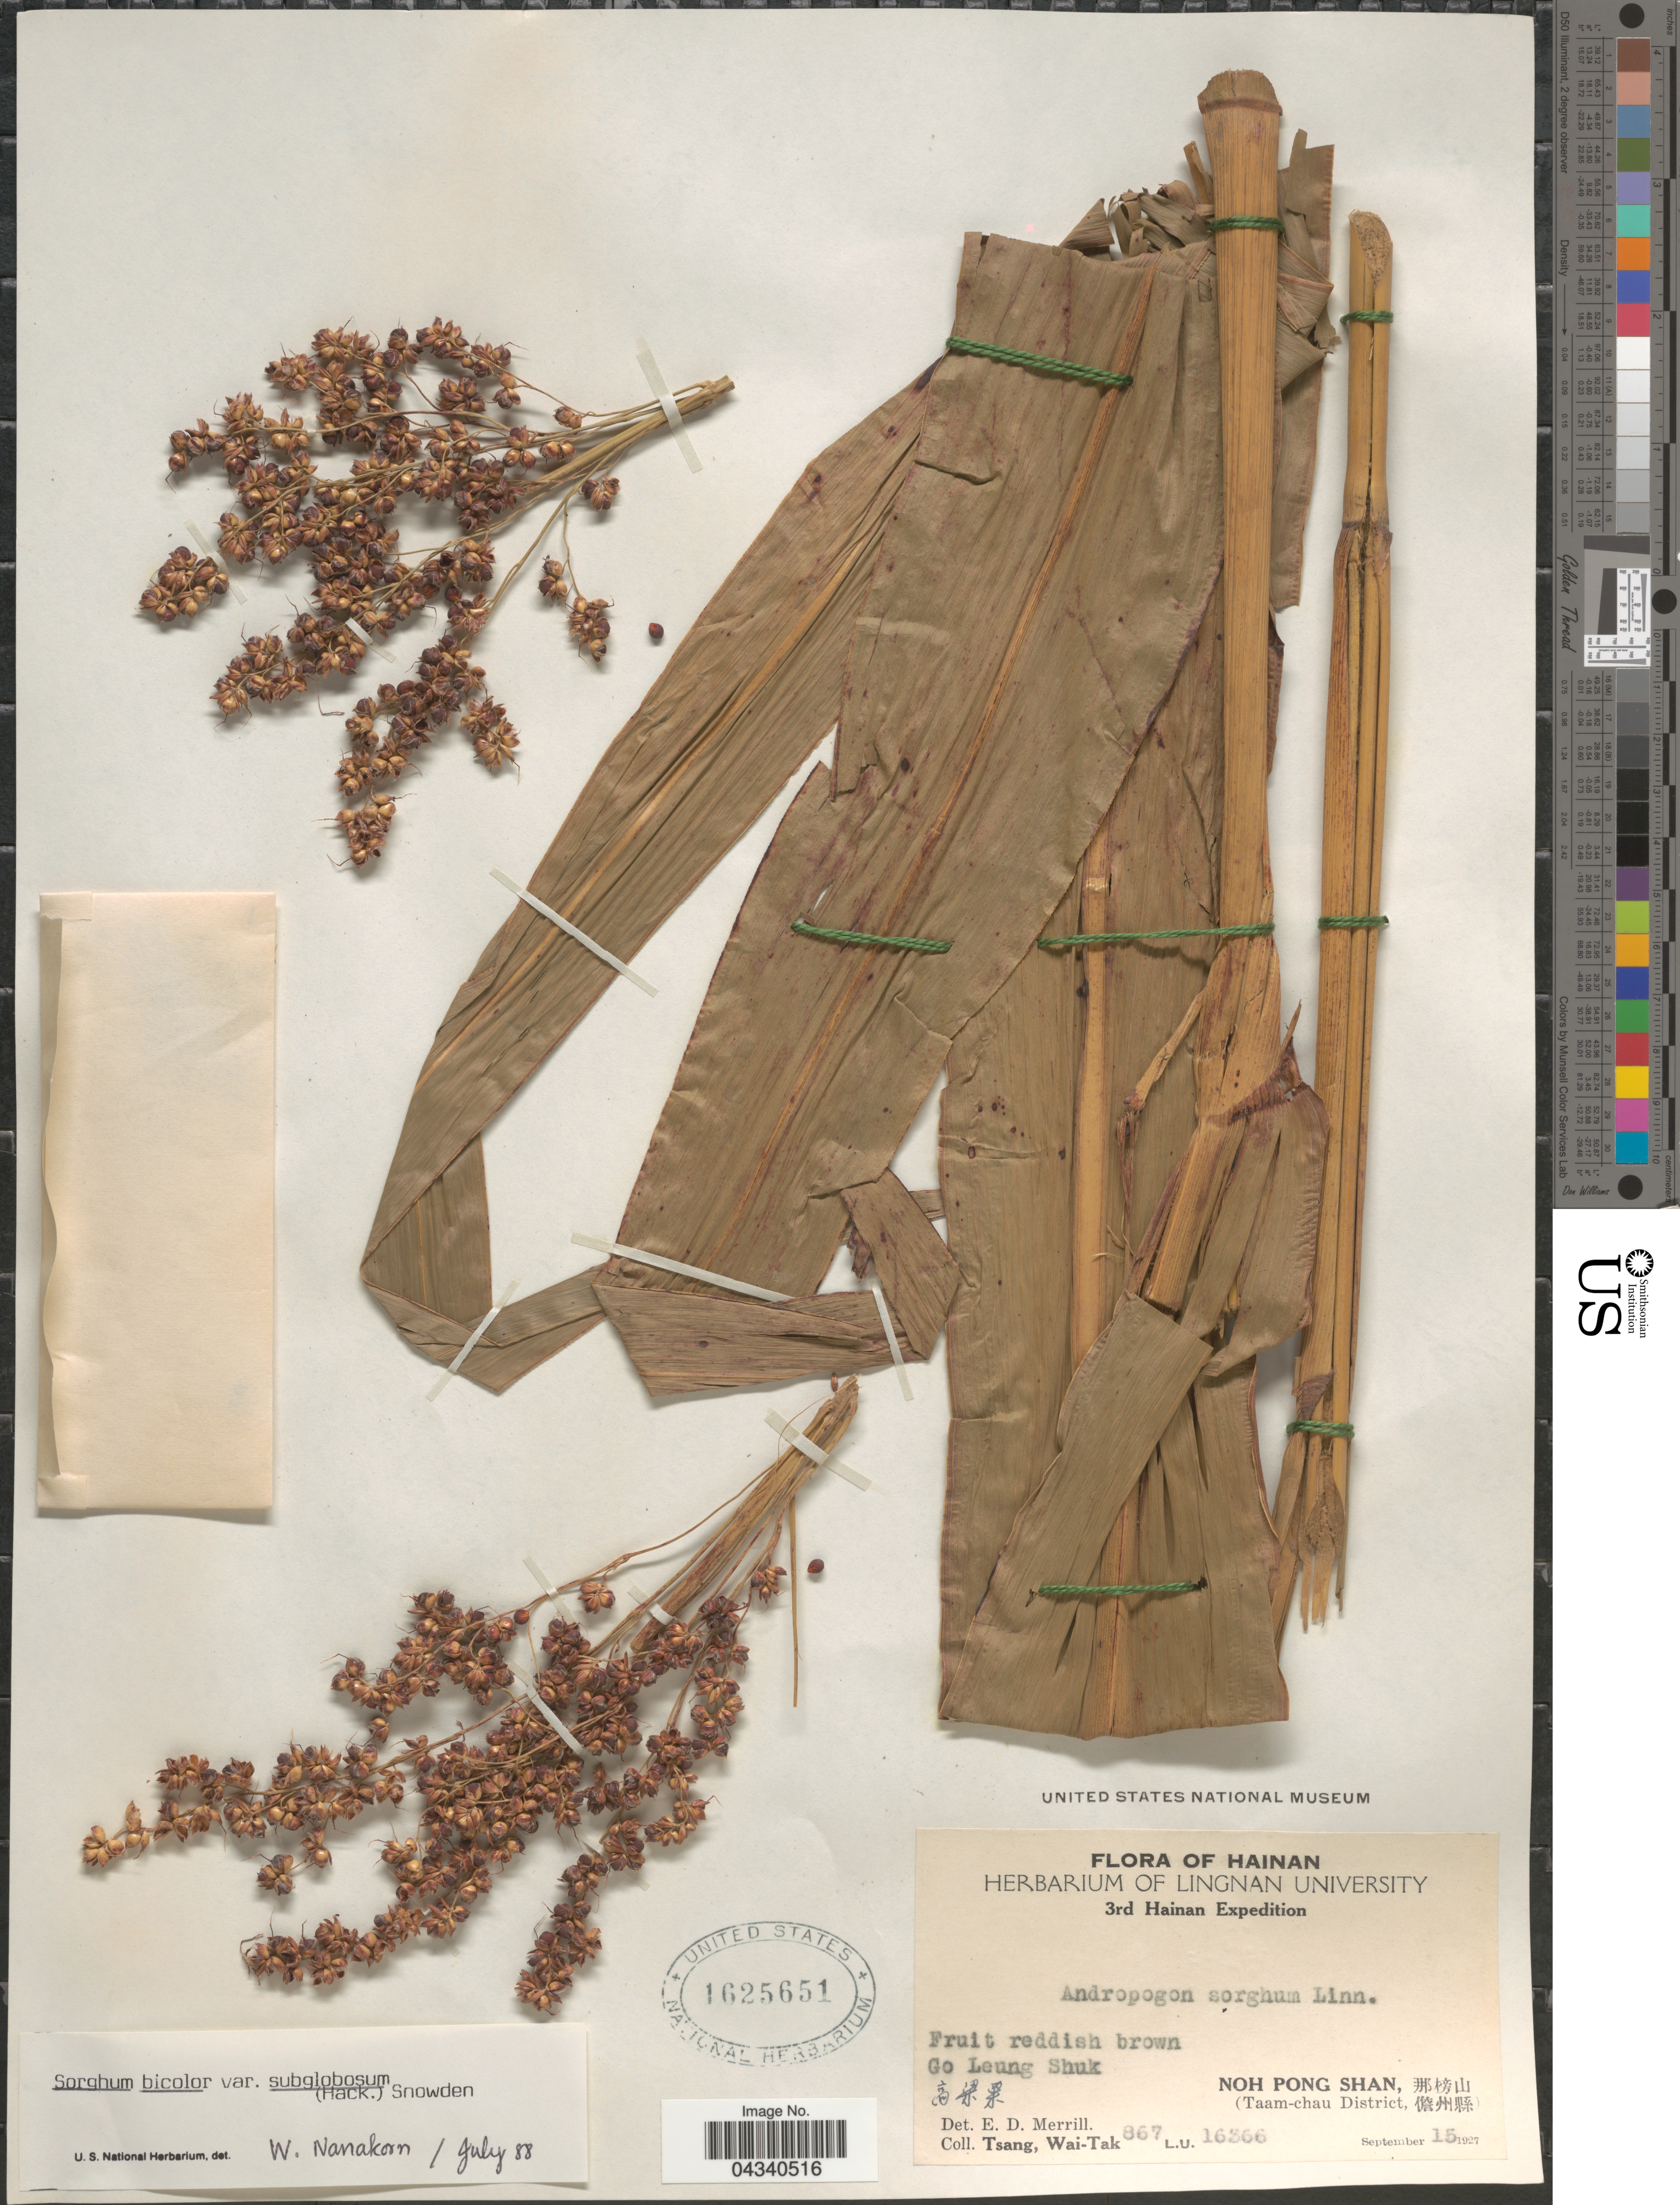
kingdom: Plantae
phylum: Tracheophyta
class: Liliopsida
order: Poales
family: Poaceae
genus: Sorghum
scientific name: Sorghum bicolor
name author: (L.) Moench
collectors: W. T. Tsang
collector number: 867L.U.16366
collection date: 1927-09-15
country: China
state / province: Hainan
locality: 3rd Hainan Expedition. Go Leung Shuk X. Noh Pong Shan, X. (Taam-chau District, X).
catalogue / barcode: US 1625651